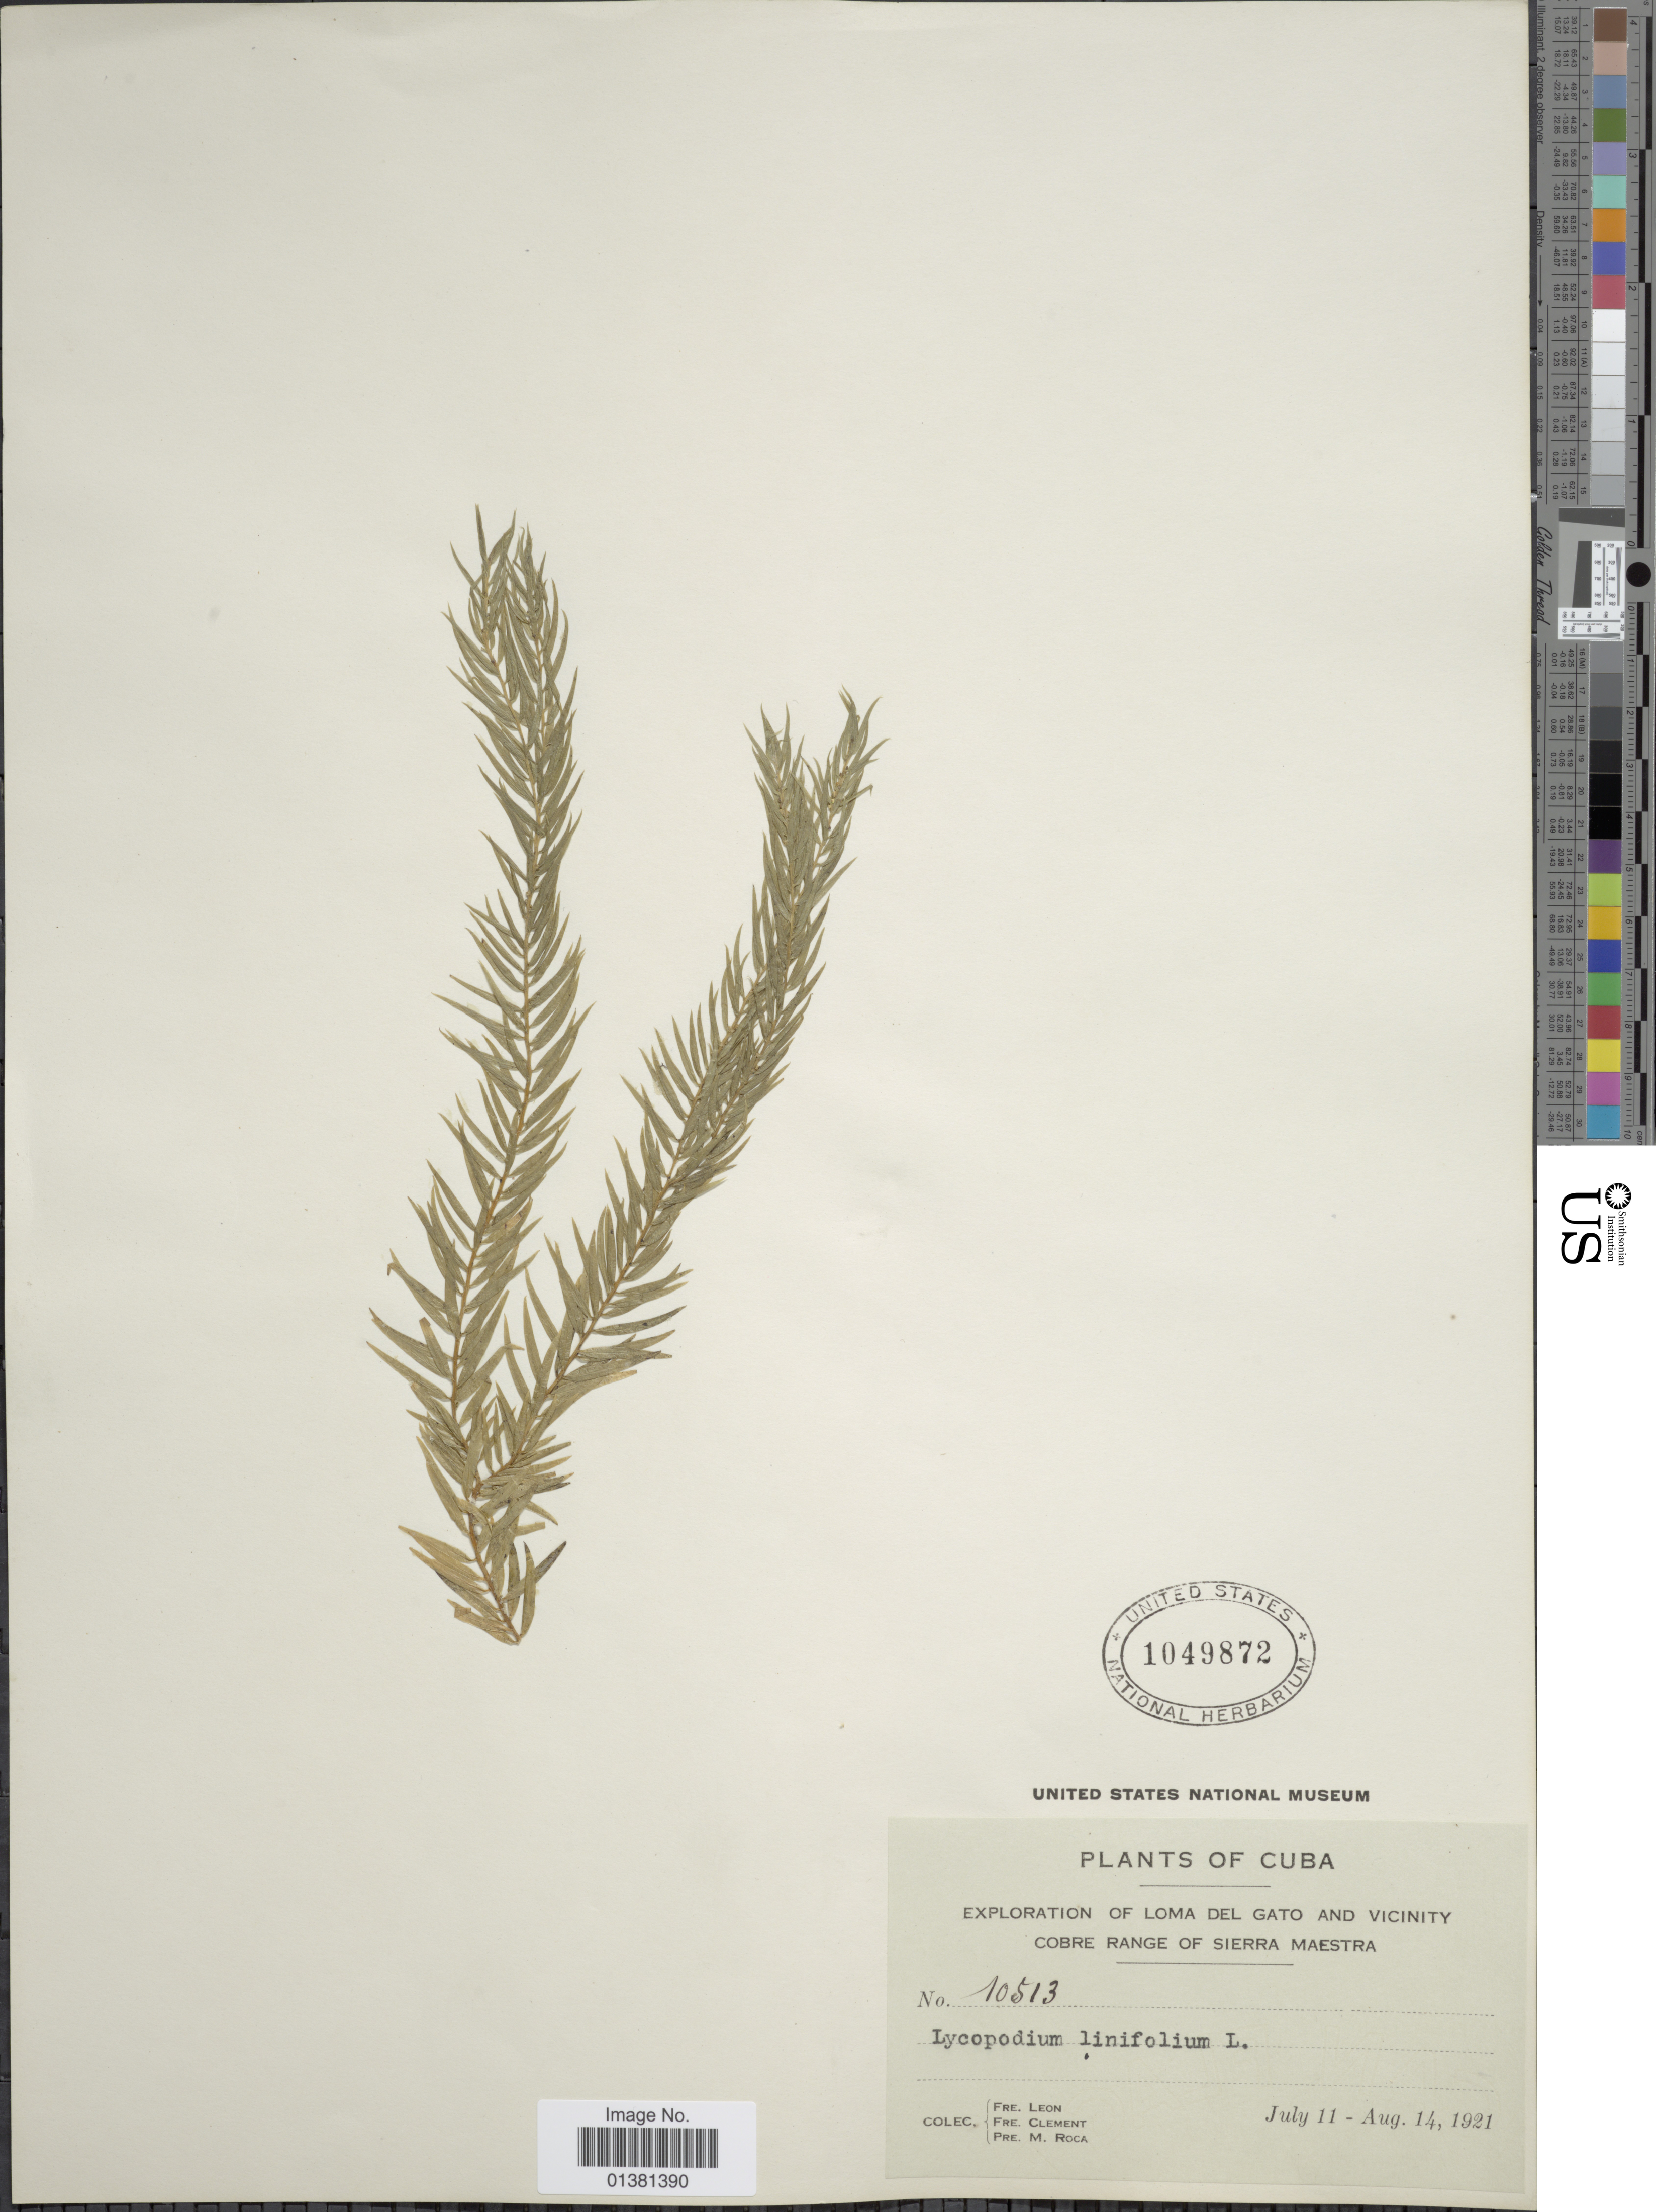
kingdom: Plantae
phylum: Tracheophyta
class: Lycopodiopsida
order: Lycopodiales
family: Lycopodiaceae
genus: Phlegmariurus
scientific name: Phlegmariurus linifolius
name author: (L.) B. Øllg.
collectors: F. Leon, B. Clement & P. Roca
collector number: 10513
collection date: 1921-07-11/1921-08-14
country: Cuba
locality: Loma del gato and Vicinity Cobre Range of Sierra Maestra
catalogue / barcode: US 1049872